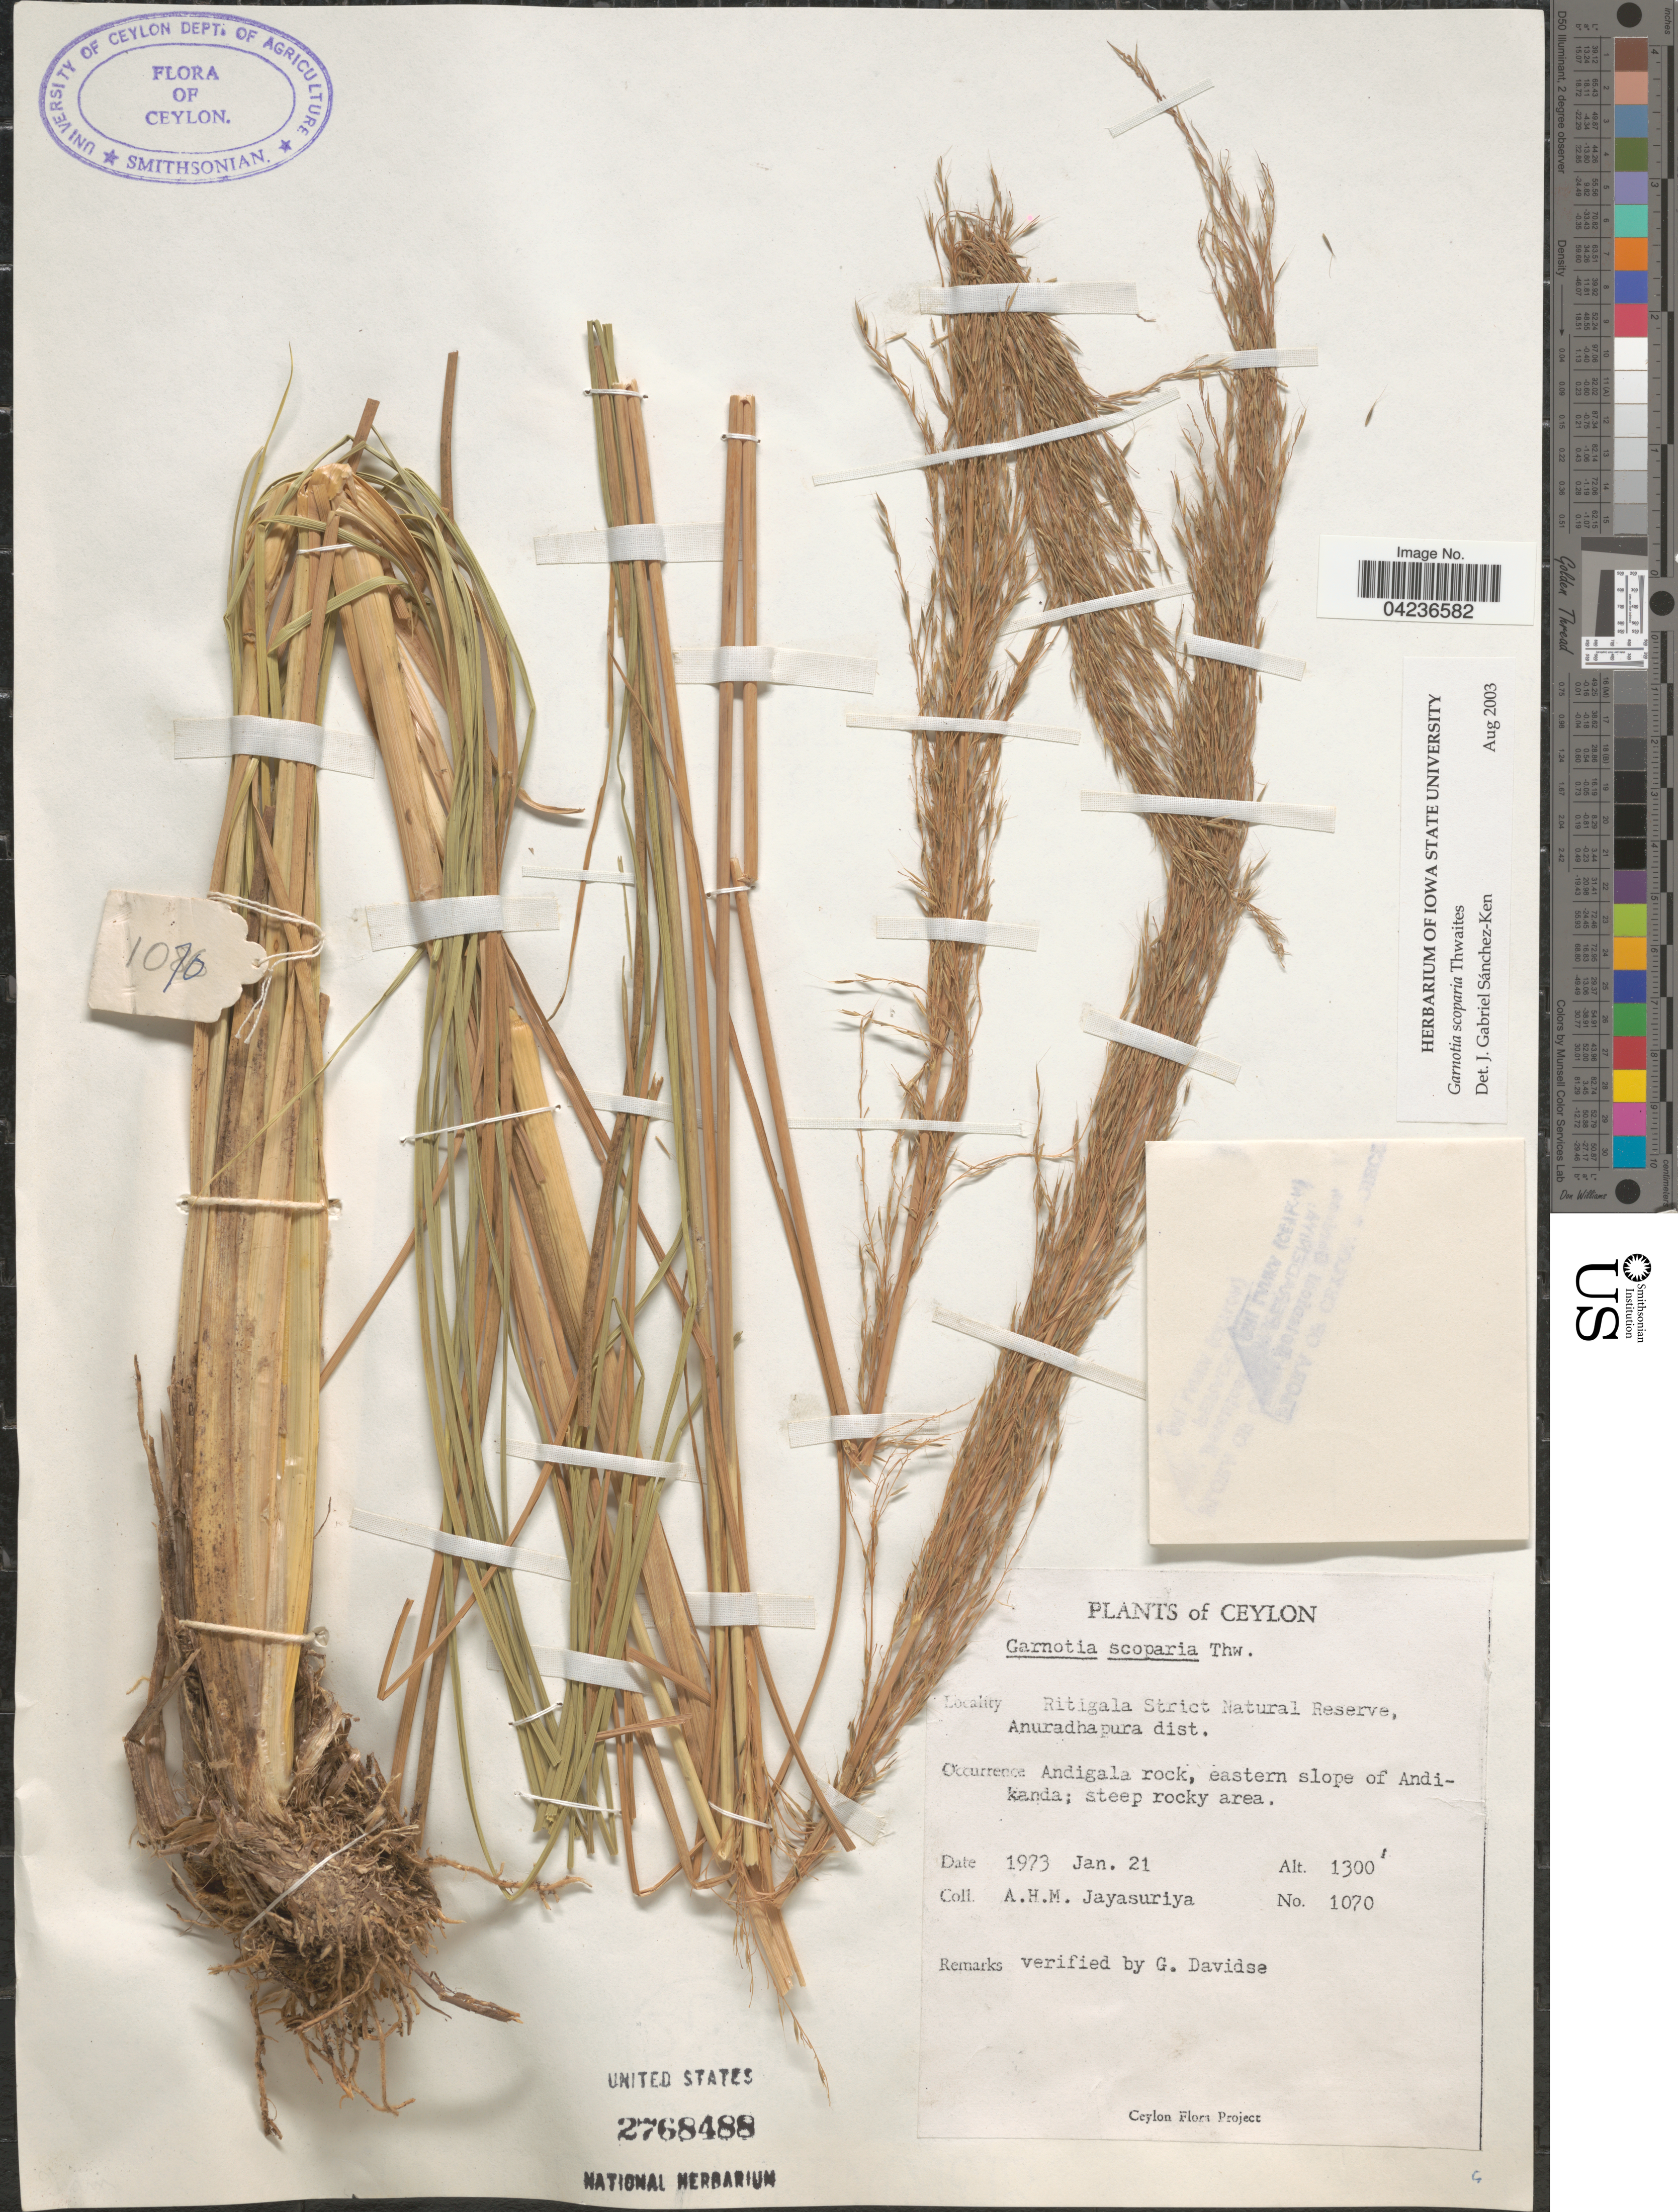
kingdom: Plantae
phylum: Tracheophyta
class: Liliopsida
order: Poales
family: Poaceae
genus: Garnotia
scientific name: Garnotia scoparia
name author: Thwaites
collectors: A. H. Jayasuriya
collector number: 1070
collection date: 1973-01-21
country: Sri Lanka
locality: Ceylon. Ritigala Strict Natural Reserve, Anuradhapura dist. Andigala rock, eastern slope of Andikanda.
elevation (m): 396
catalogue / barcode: US 2768488